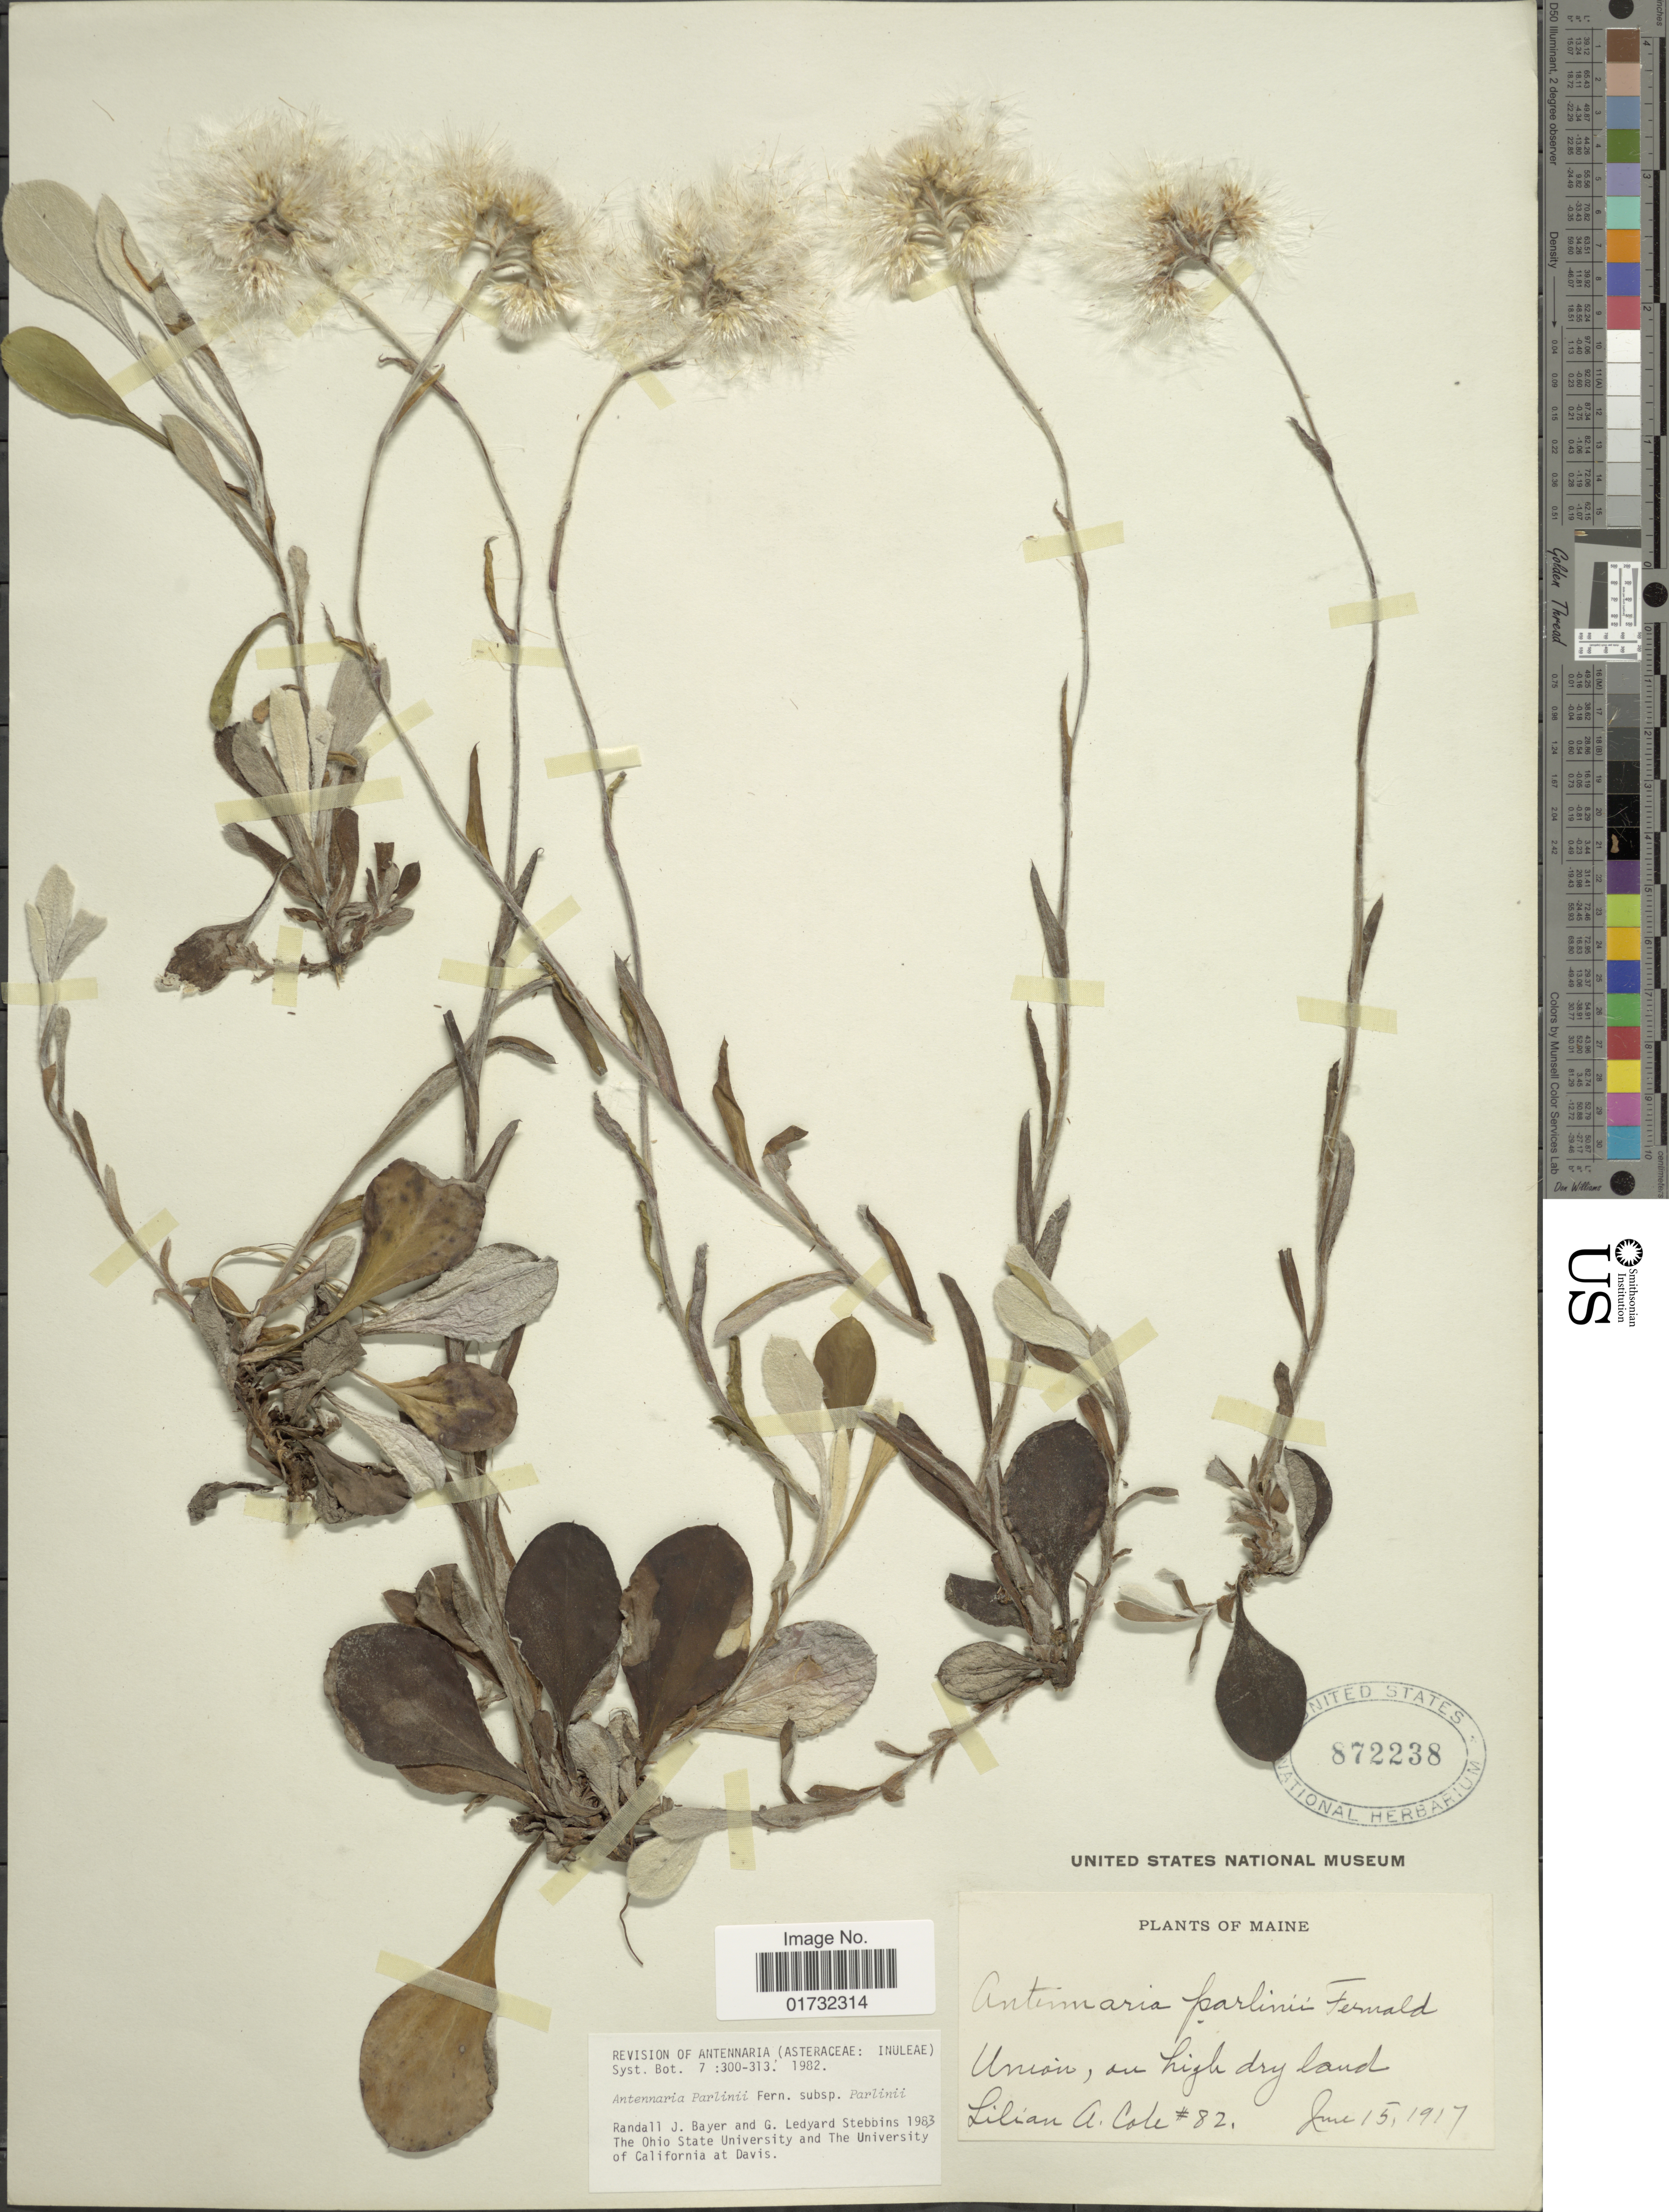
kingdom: Plantae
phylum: Tracheophyta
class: Magnoliopsida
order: Asterales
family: Asteraceae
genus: Antennaria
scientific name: Antennaria parlinii subsp. parlinii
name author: Fernald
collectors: L. A. Cole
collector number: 82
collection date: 1917-07-15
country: United States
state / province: Maine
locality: Union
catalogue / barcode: US 872238